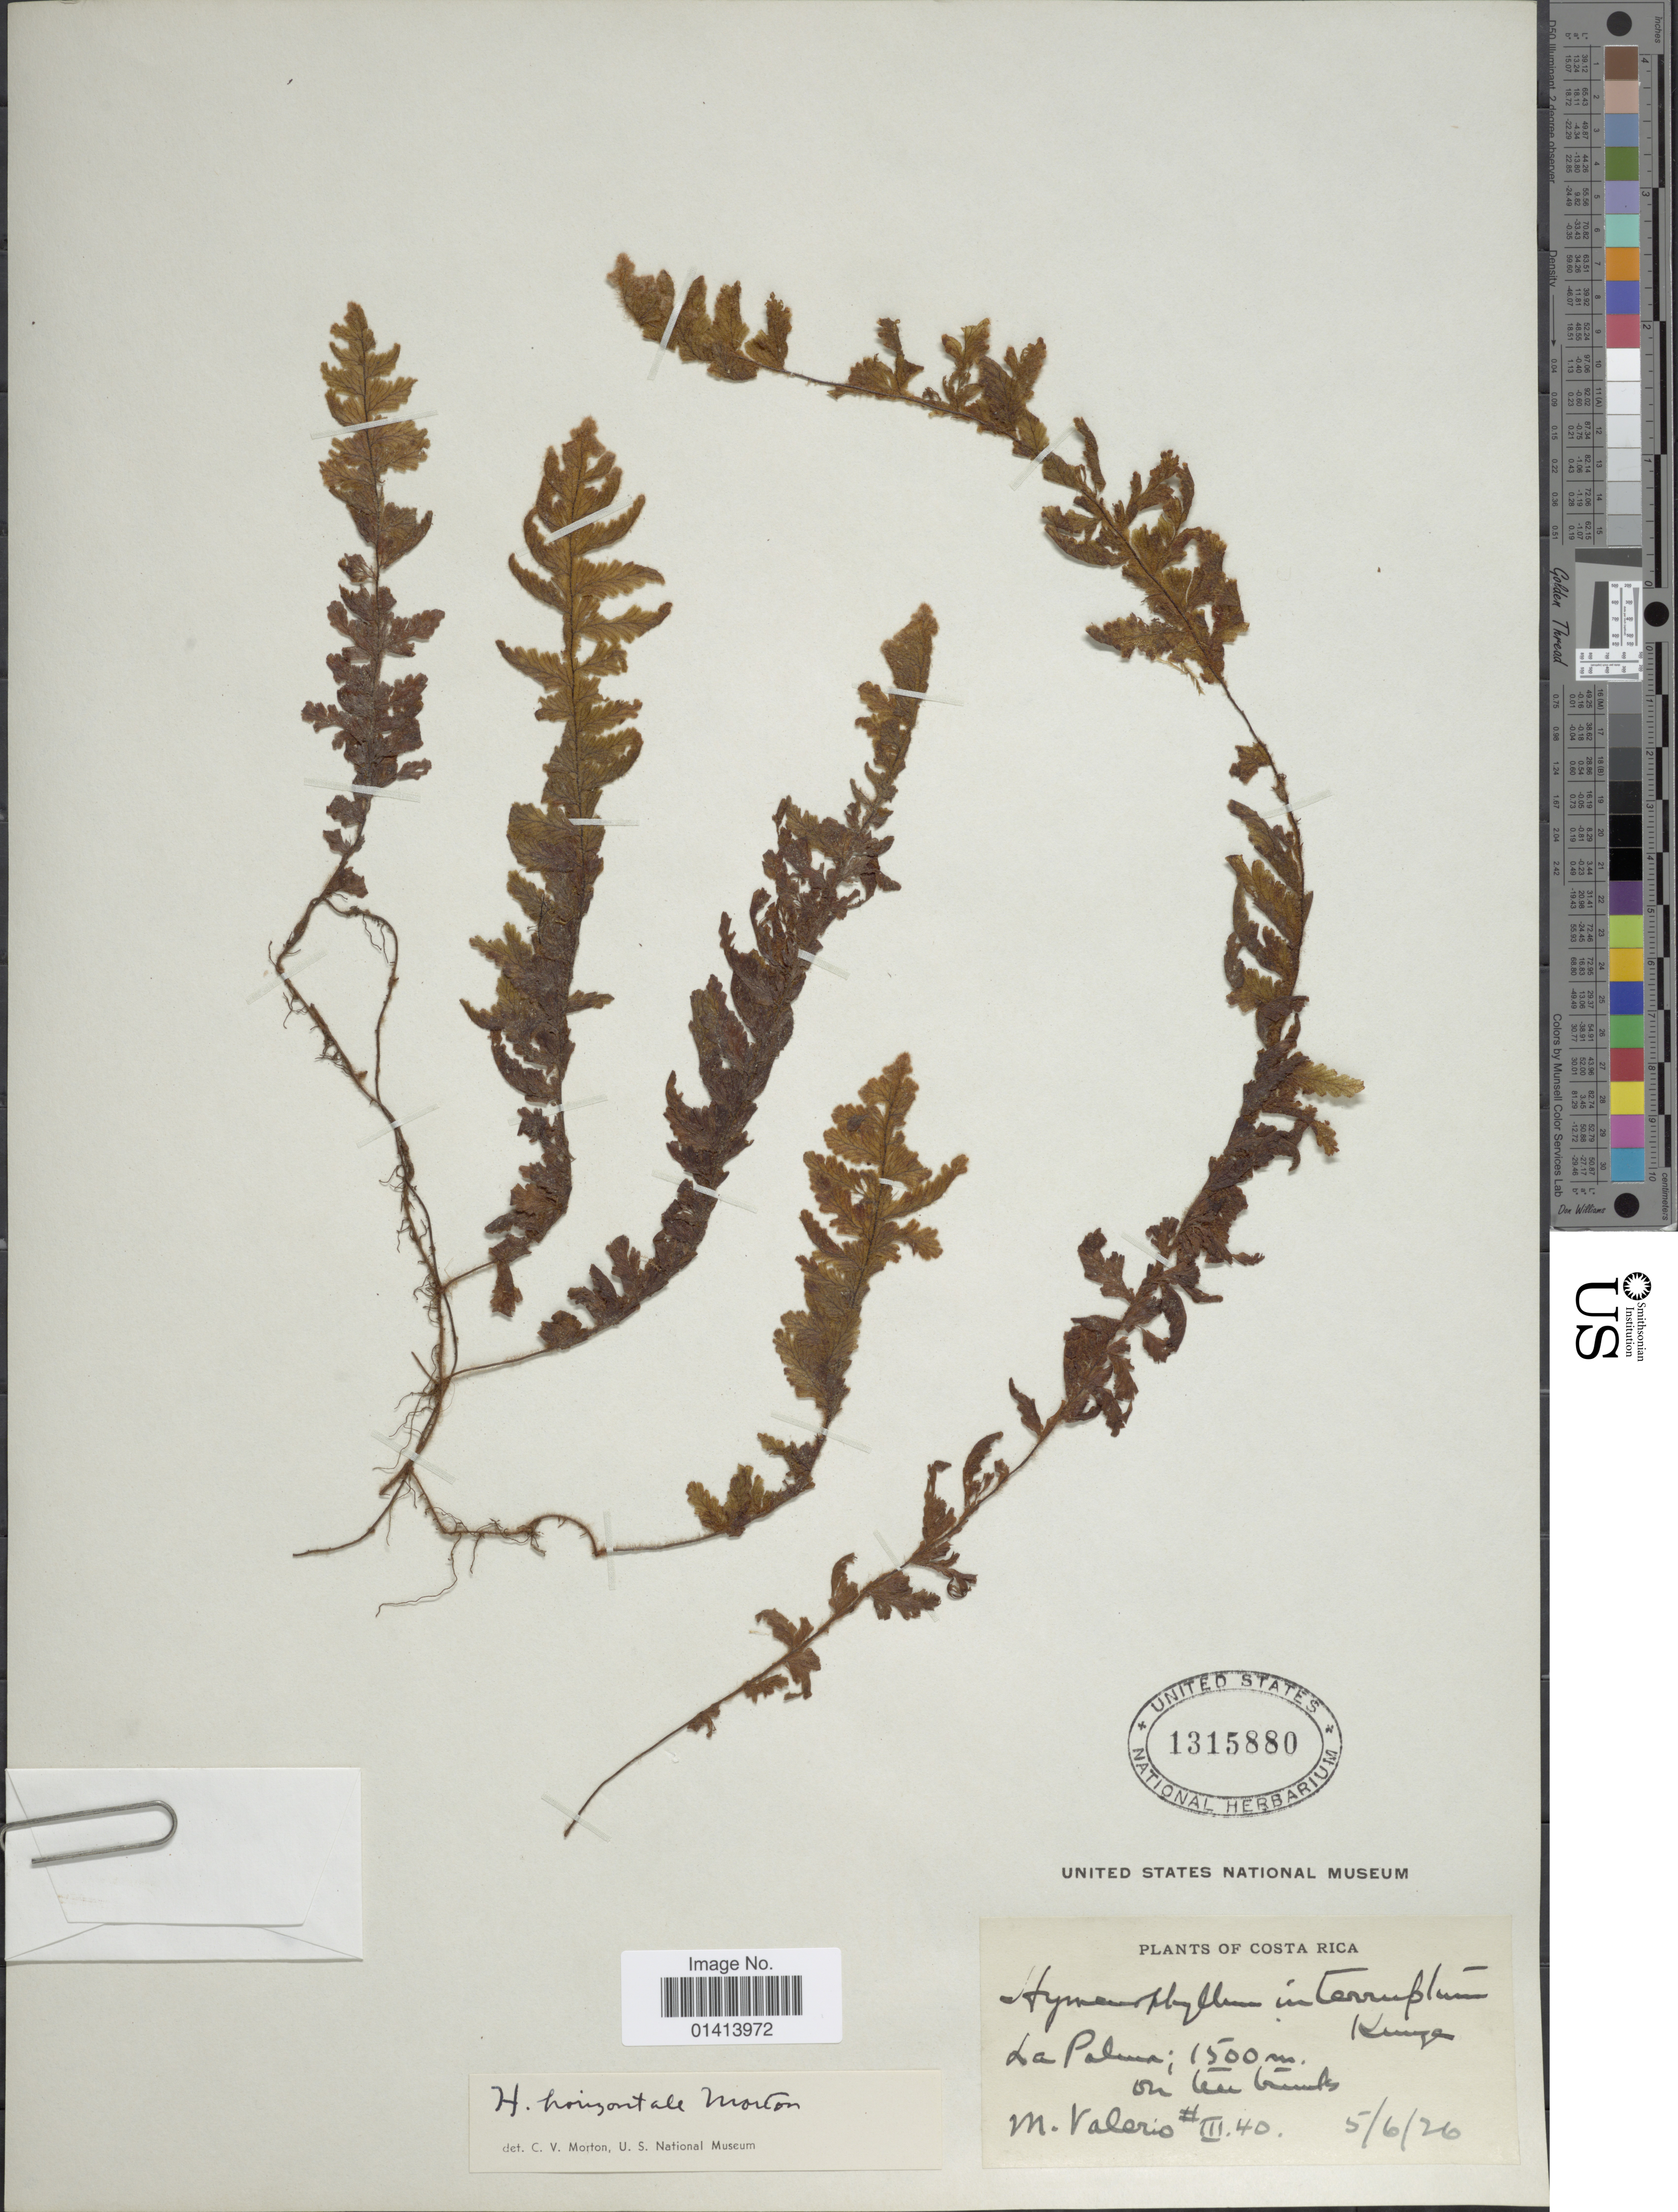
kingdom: Plantae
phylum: Tracheophyta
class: Polypodiopsida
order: Hymenophyllales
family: Hymenophyllaceae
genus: Hymenophyllum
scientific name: Hymenophyllum horizontale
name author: C.V. Morton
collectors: M. Valerio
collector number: III-40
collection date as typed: Transcribed d/m/y: 5/6/26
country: Costa Rica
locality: La Palma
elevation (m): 1500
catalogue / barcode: US 1315880